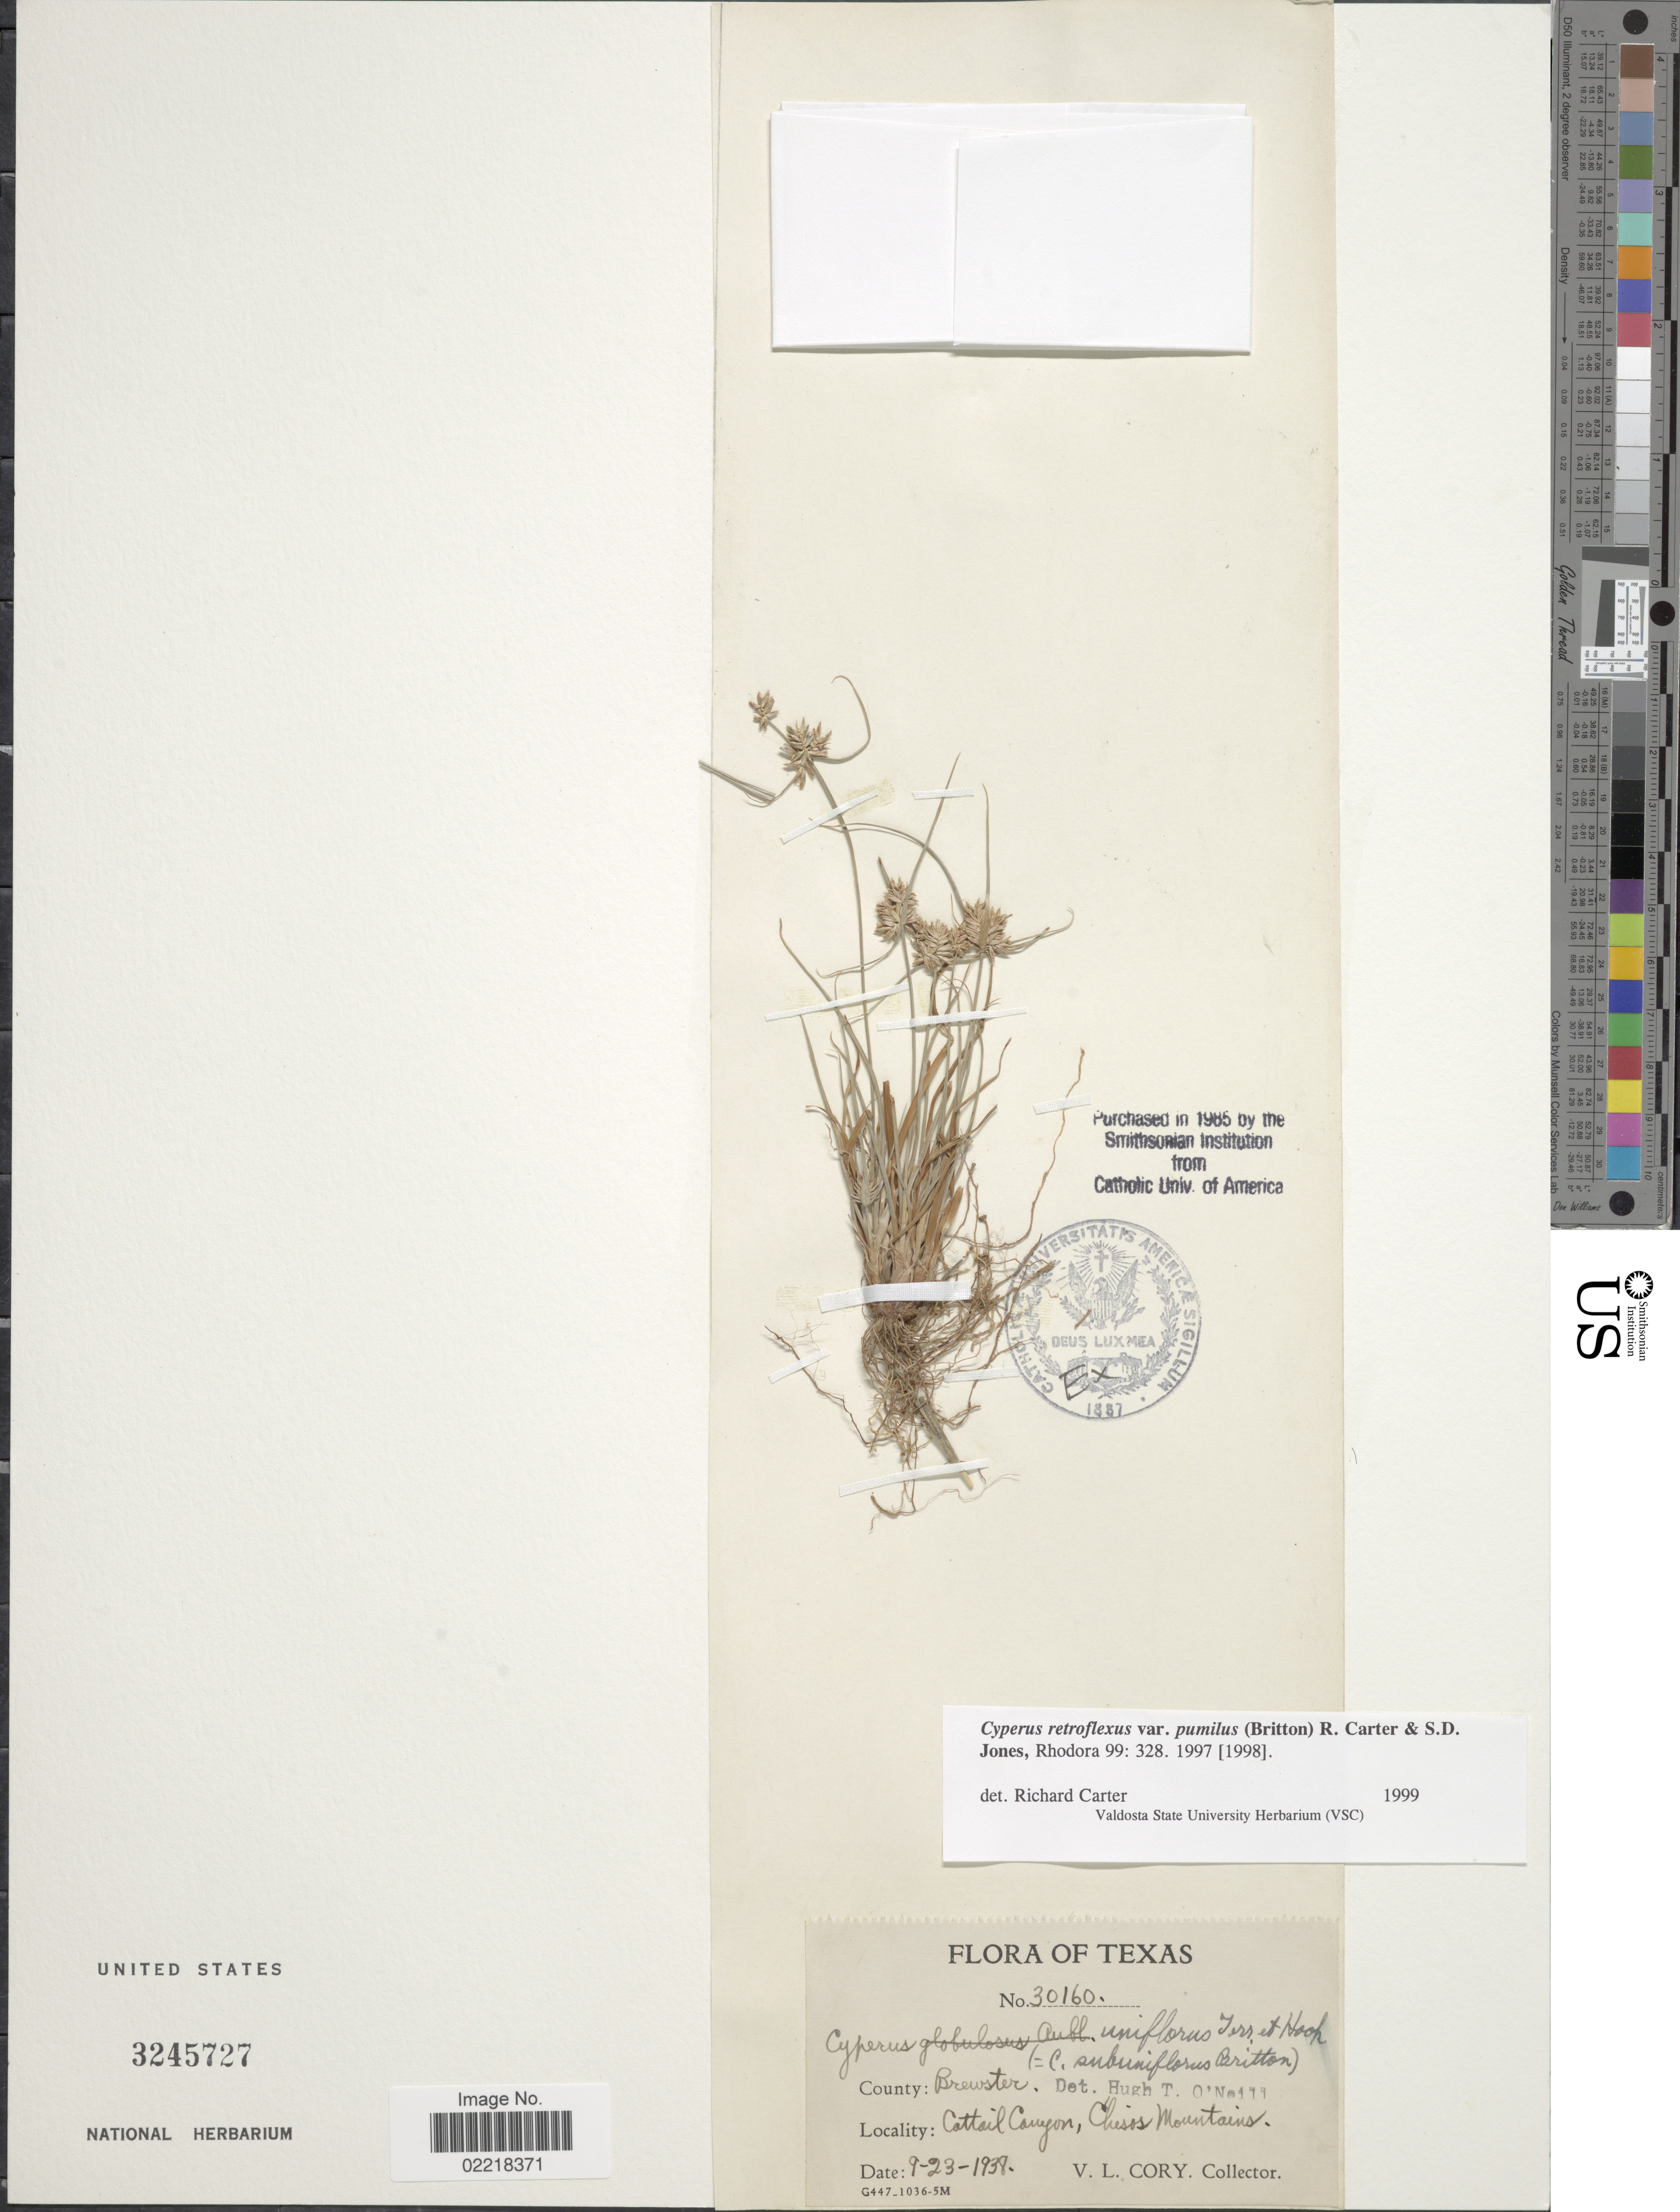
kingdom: Plantae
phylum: Tracheophyta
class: Liliopsida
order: Poales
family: Cyperaceae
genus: Cyperus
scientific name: Cyperus retroflexus var. pumilus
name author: (Britton) R. Carter & S.D. Jones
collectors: V. Cory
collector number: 30160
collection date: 1938-09-23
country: United States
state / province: Texas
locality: County Brewster, Cattail Canyon, Chisos Mountains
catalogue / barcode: US 3245727